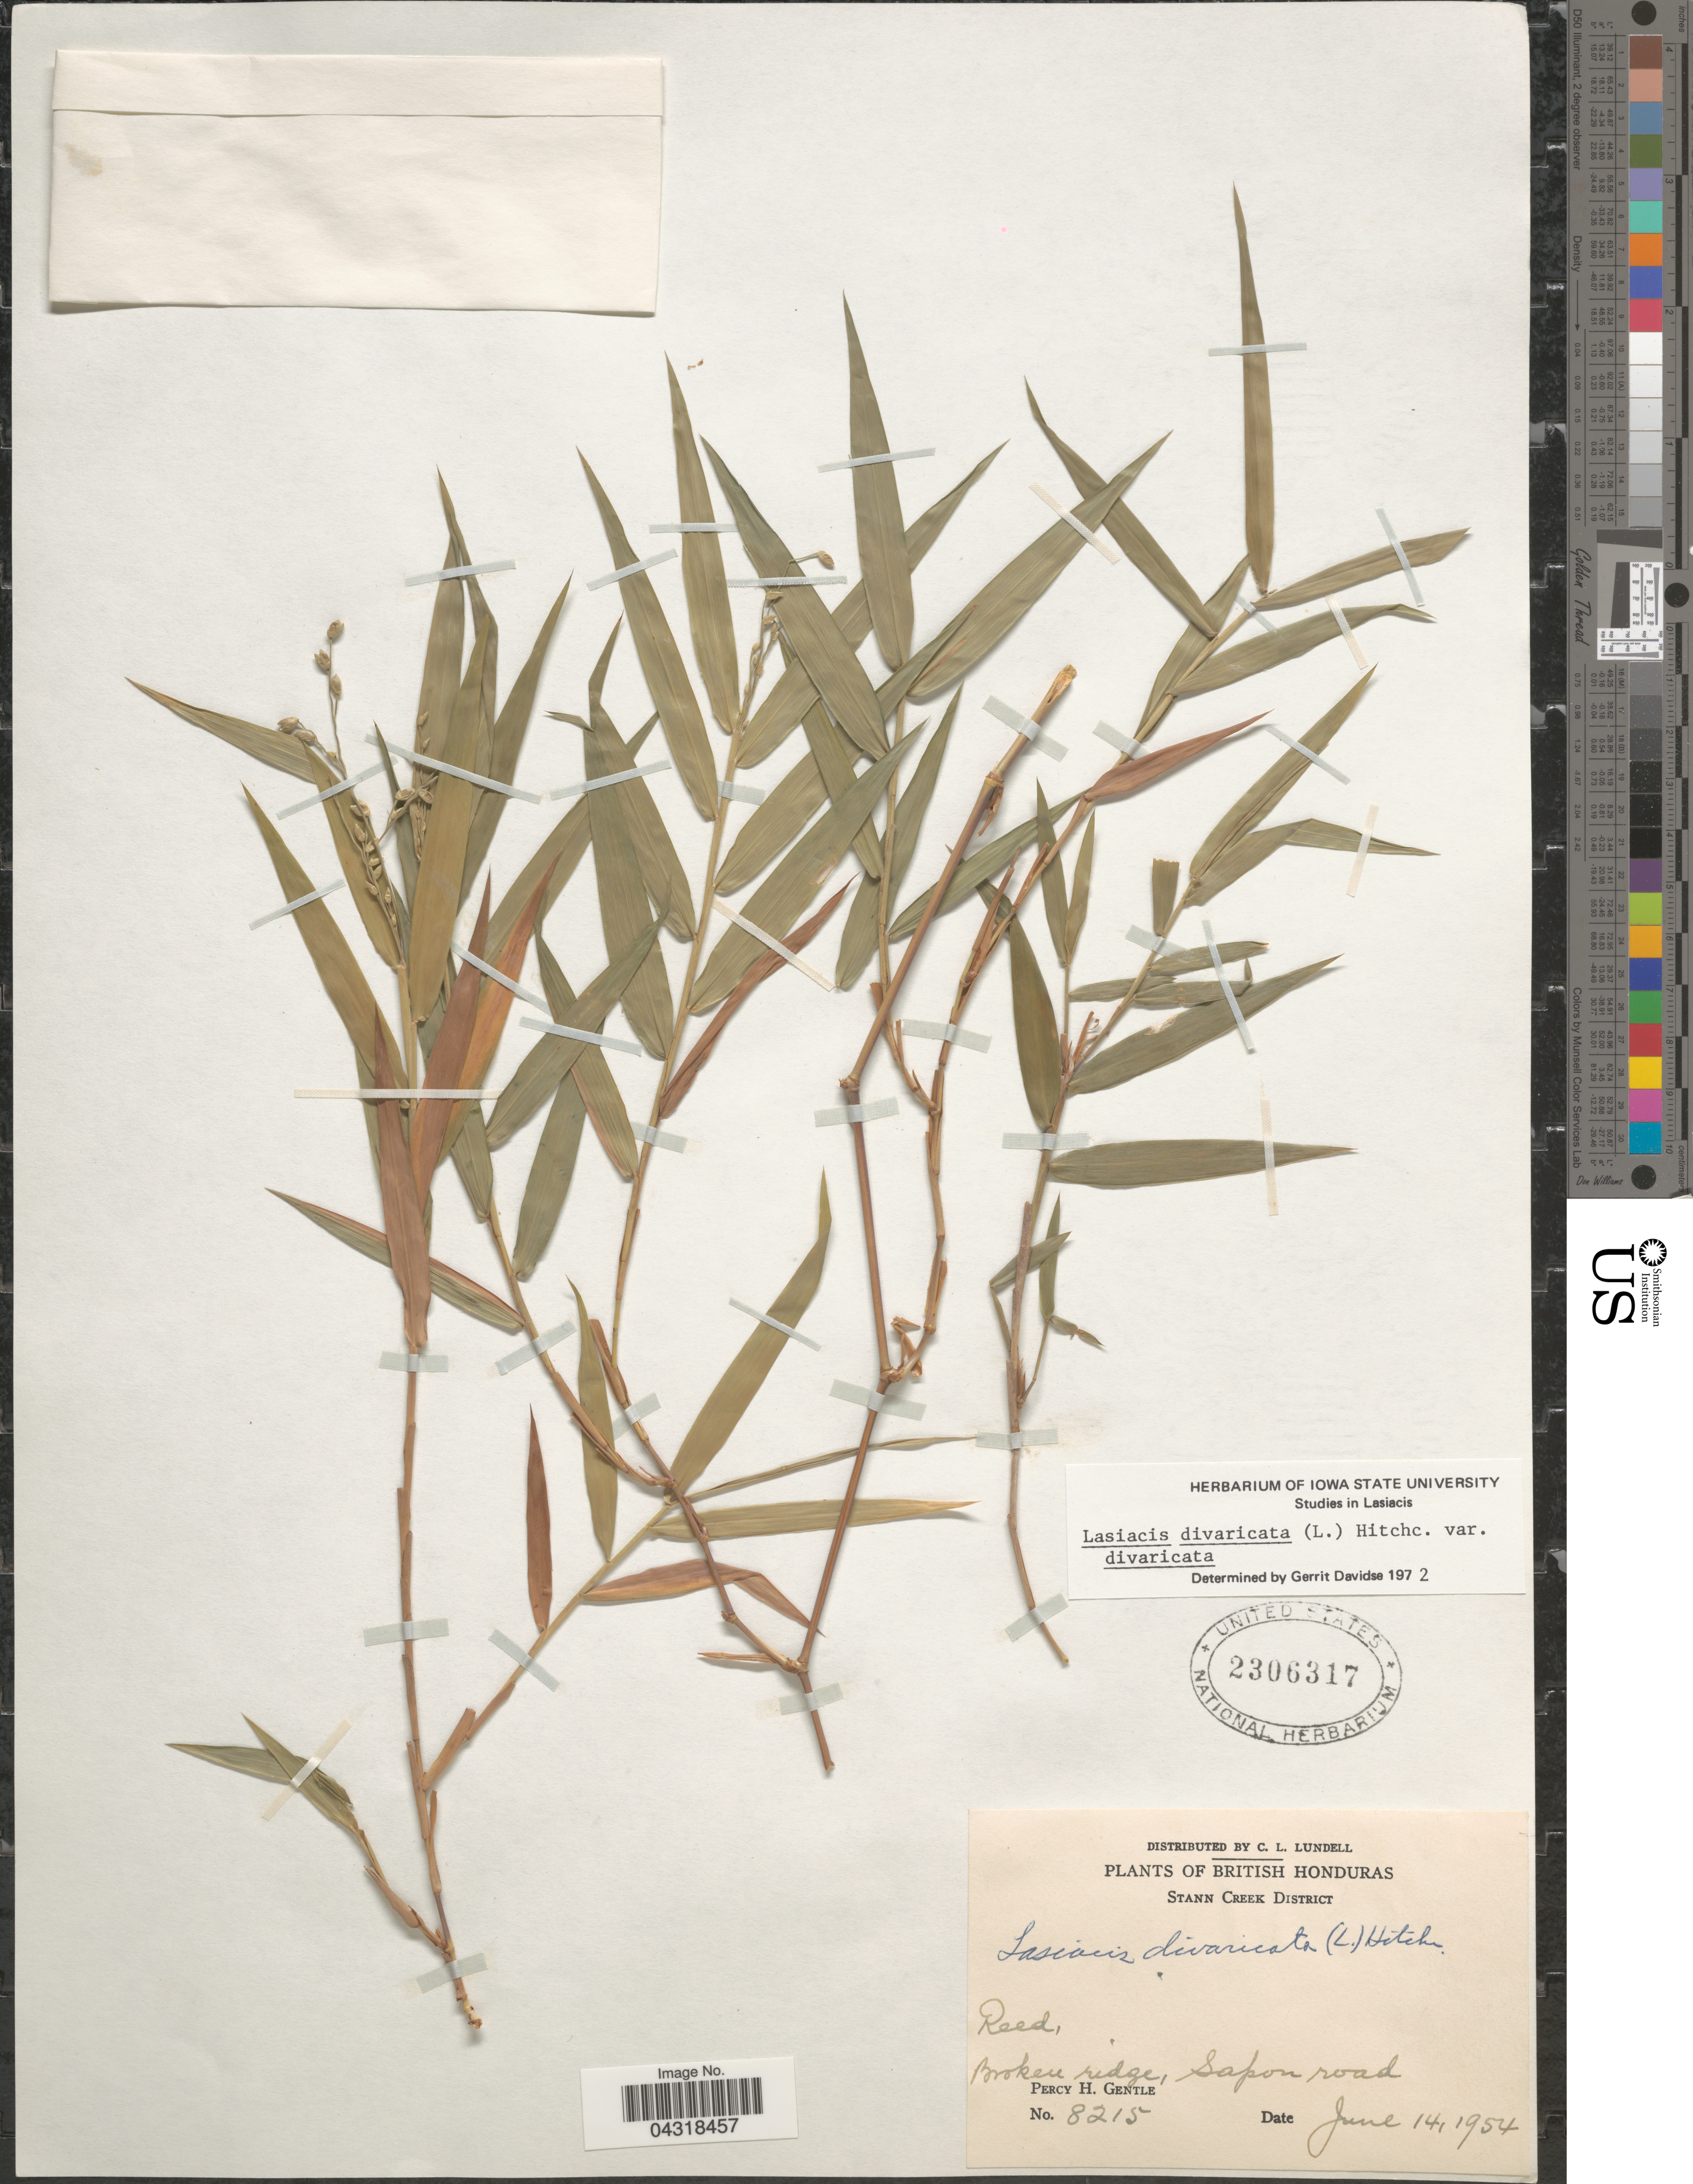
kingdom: Plantae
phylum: Tracheophyta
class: Liliopsida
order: Poales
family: Poaceae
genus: Lasiacis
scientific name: Lasiacis divaricata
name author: (L.) Hitchc.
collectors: P. H. Gentle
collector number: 8215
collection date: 1954-06-14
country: Belize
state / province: Stann Creek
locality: British Honduras. Stann Creek District. Reed, Broken ridge, Sapon road.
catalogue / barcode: US 2306317